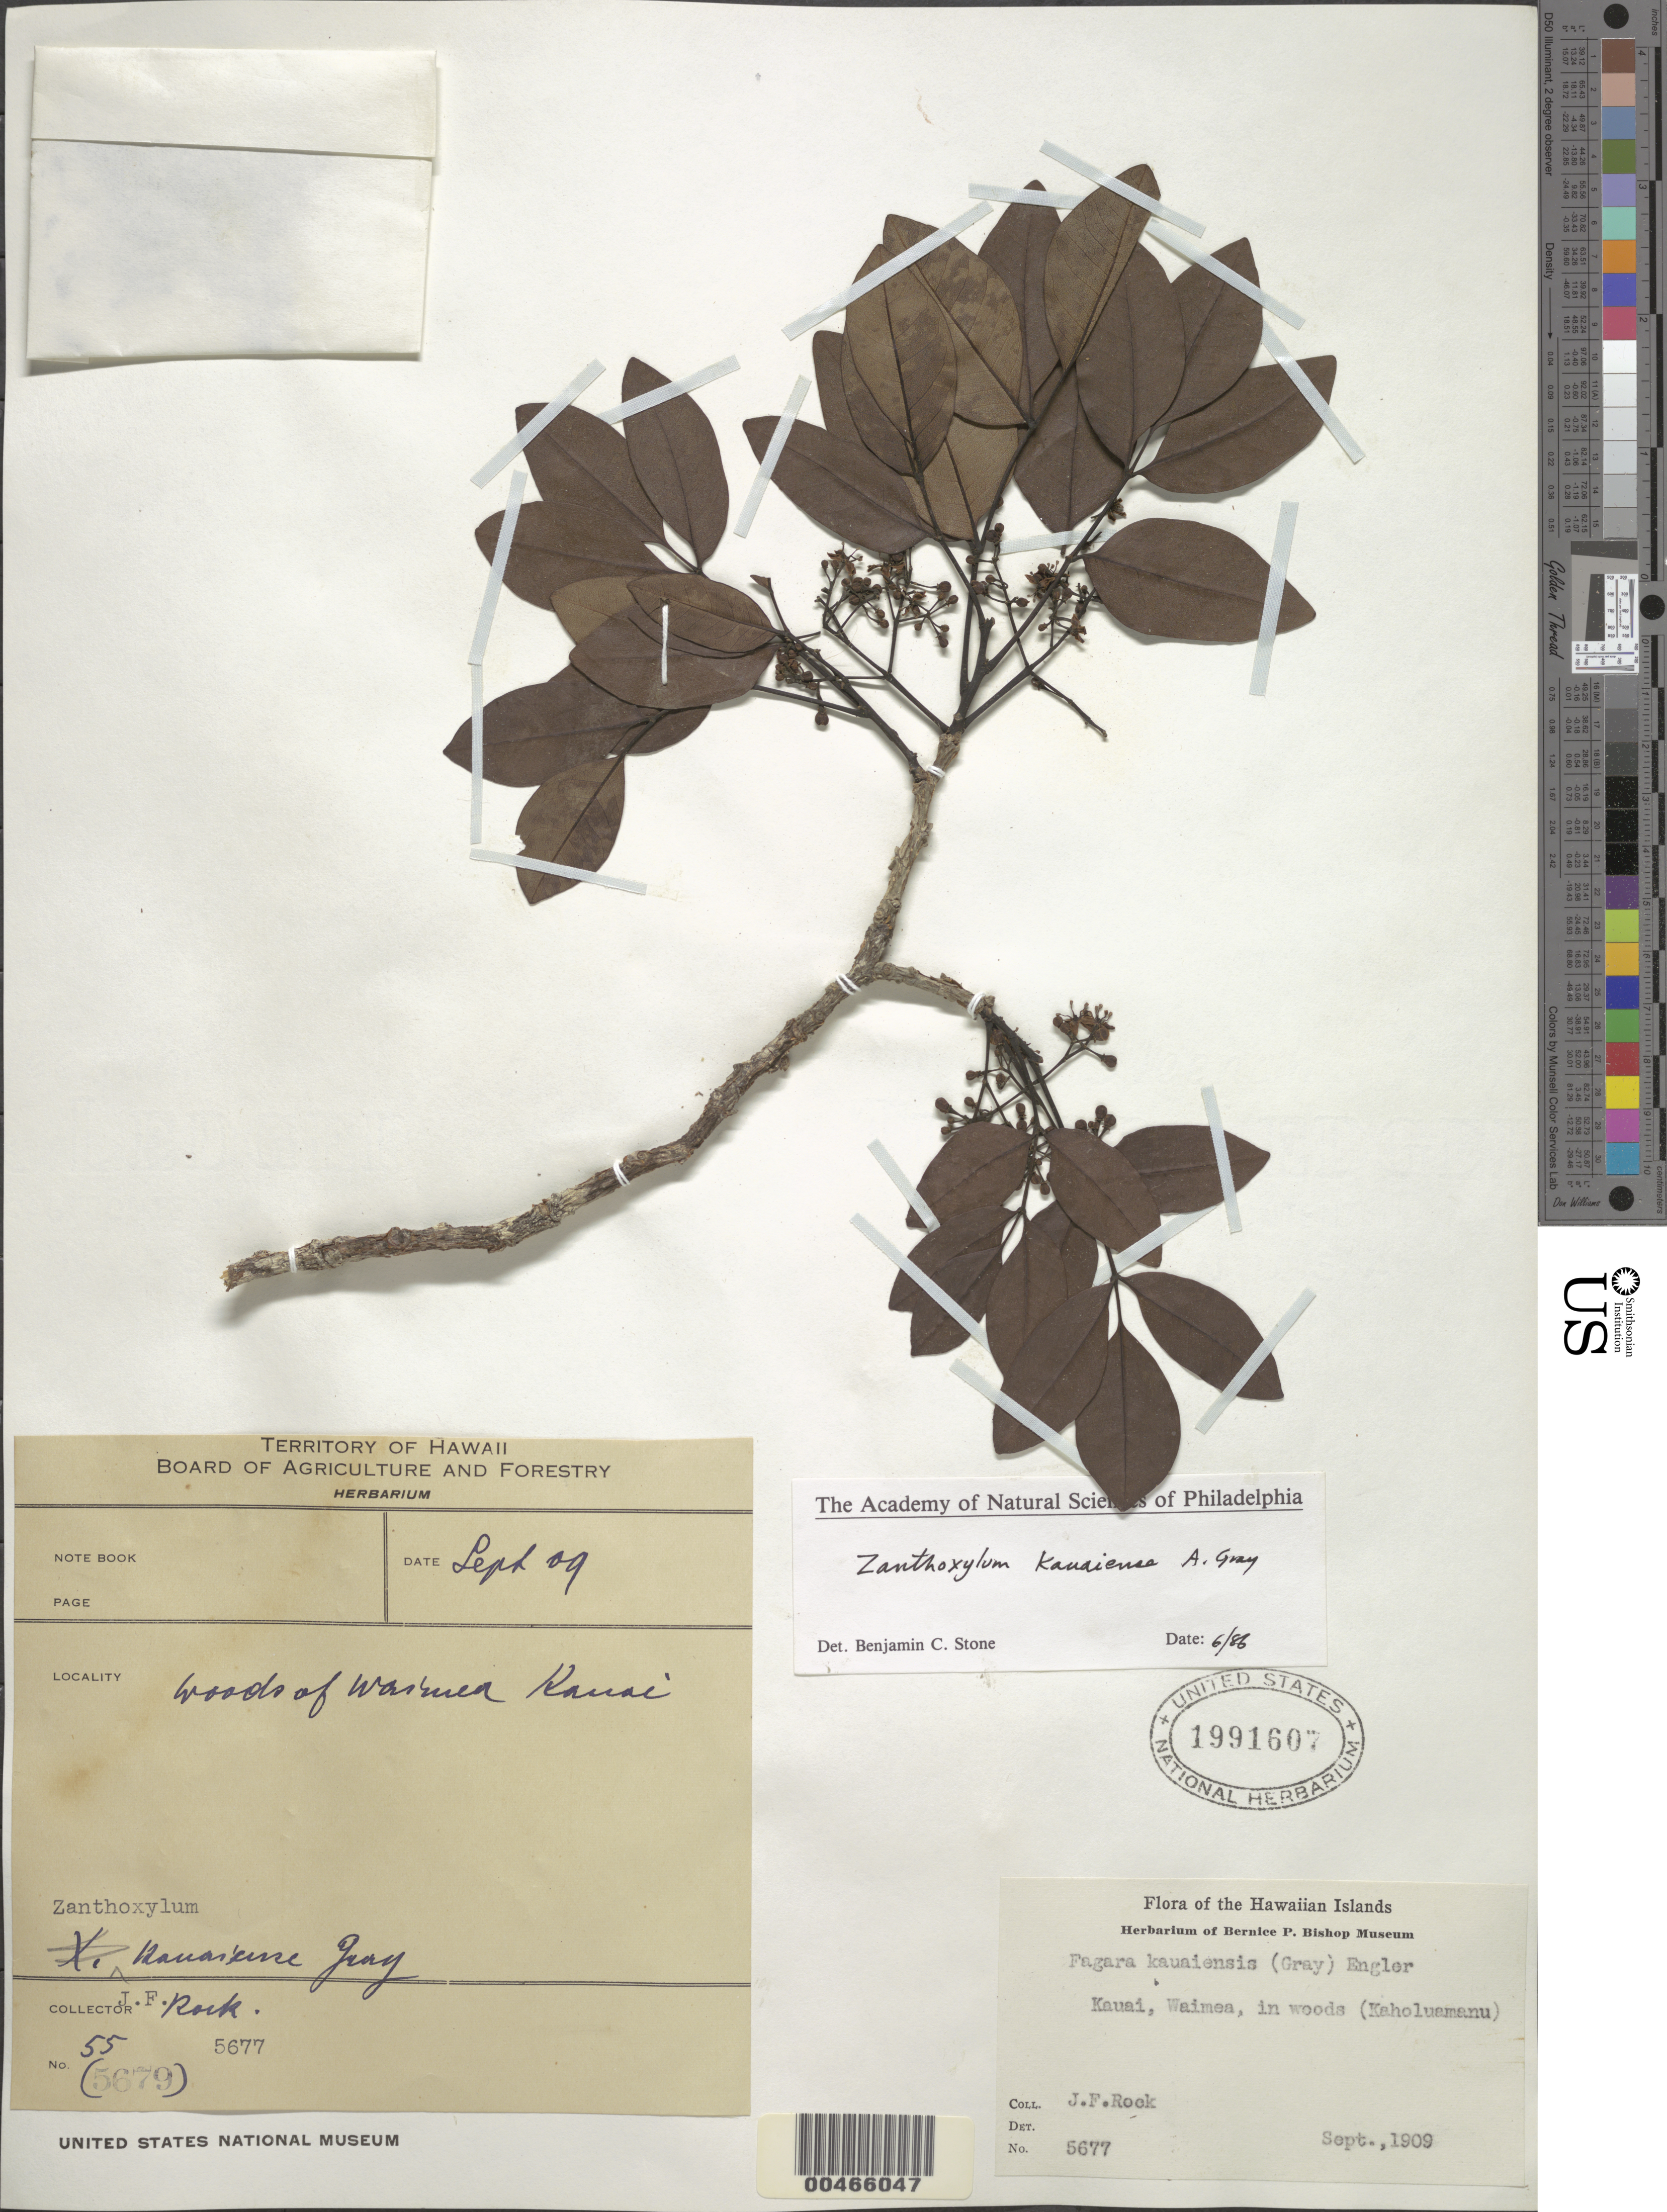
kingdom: Plantae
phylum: Tracheophyta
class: Magnoliopsida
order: Sapindales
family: Rutaceae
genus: Zanthoxylum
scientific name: Zanthoxylum kauaense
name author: A. Gray in Wilkes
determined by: Wagner, W. L., (BOT), Smithsonian Institution - National Museum of Natural History (UNITED STATES)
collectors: J. F. Rock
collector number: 5677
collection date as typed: Sep 1909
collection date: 1909-09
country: United States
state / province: Hawaii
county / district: Kauai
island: Kaua'i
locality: Kauai, Waimea, in woods (Kaholuamanu)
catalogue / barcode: US 1991607